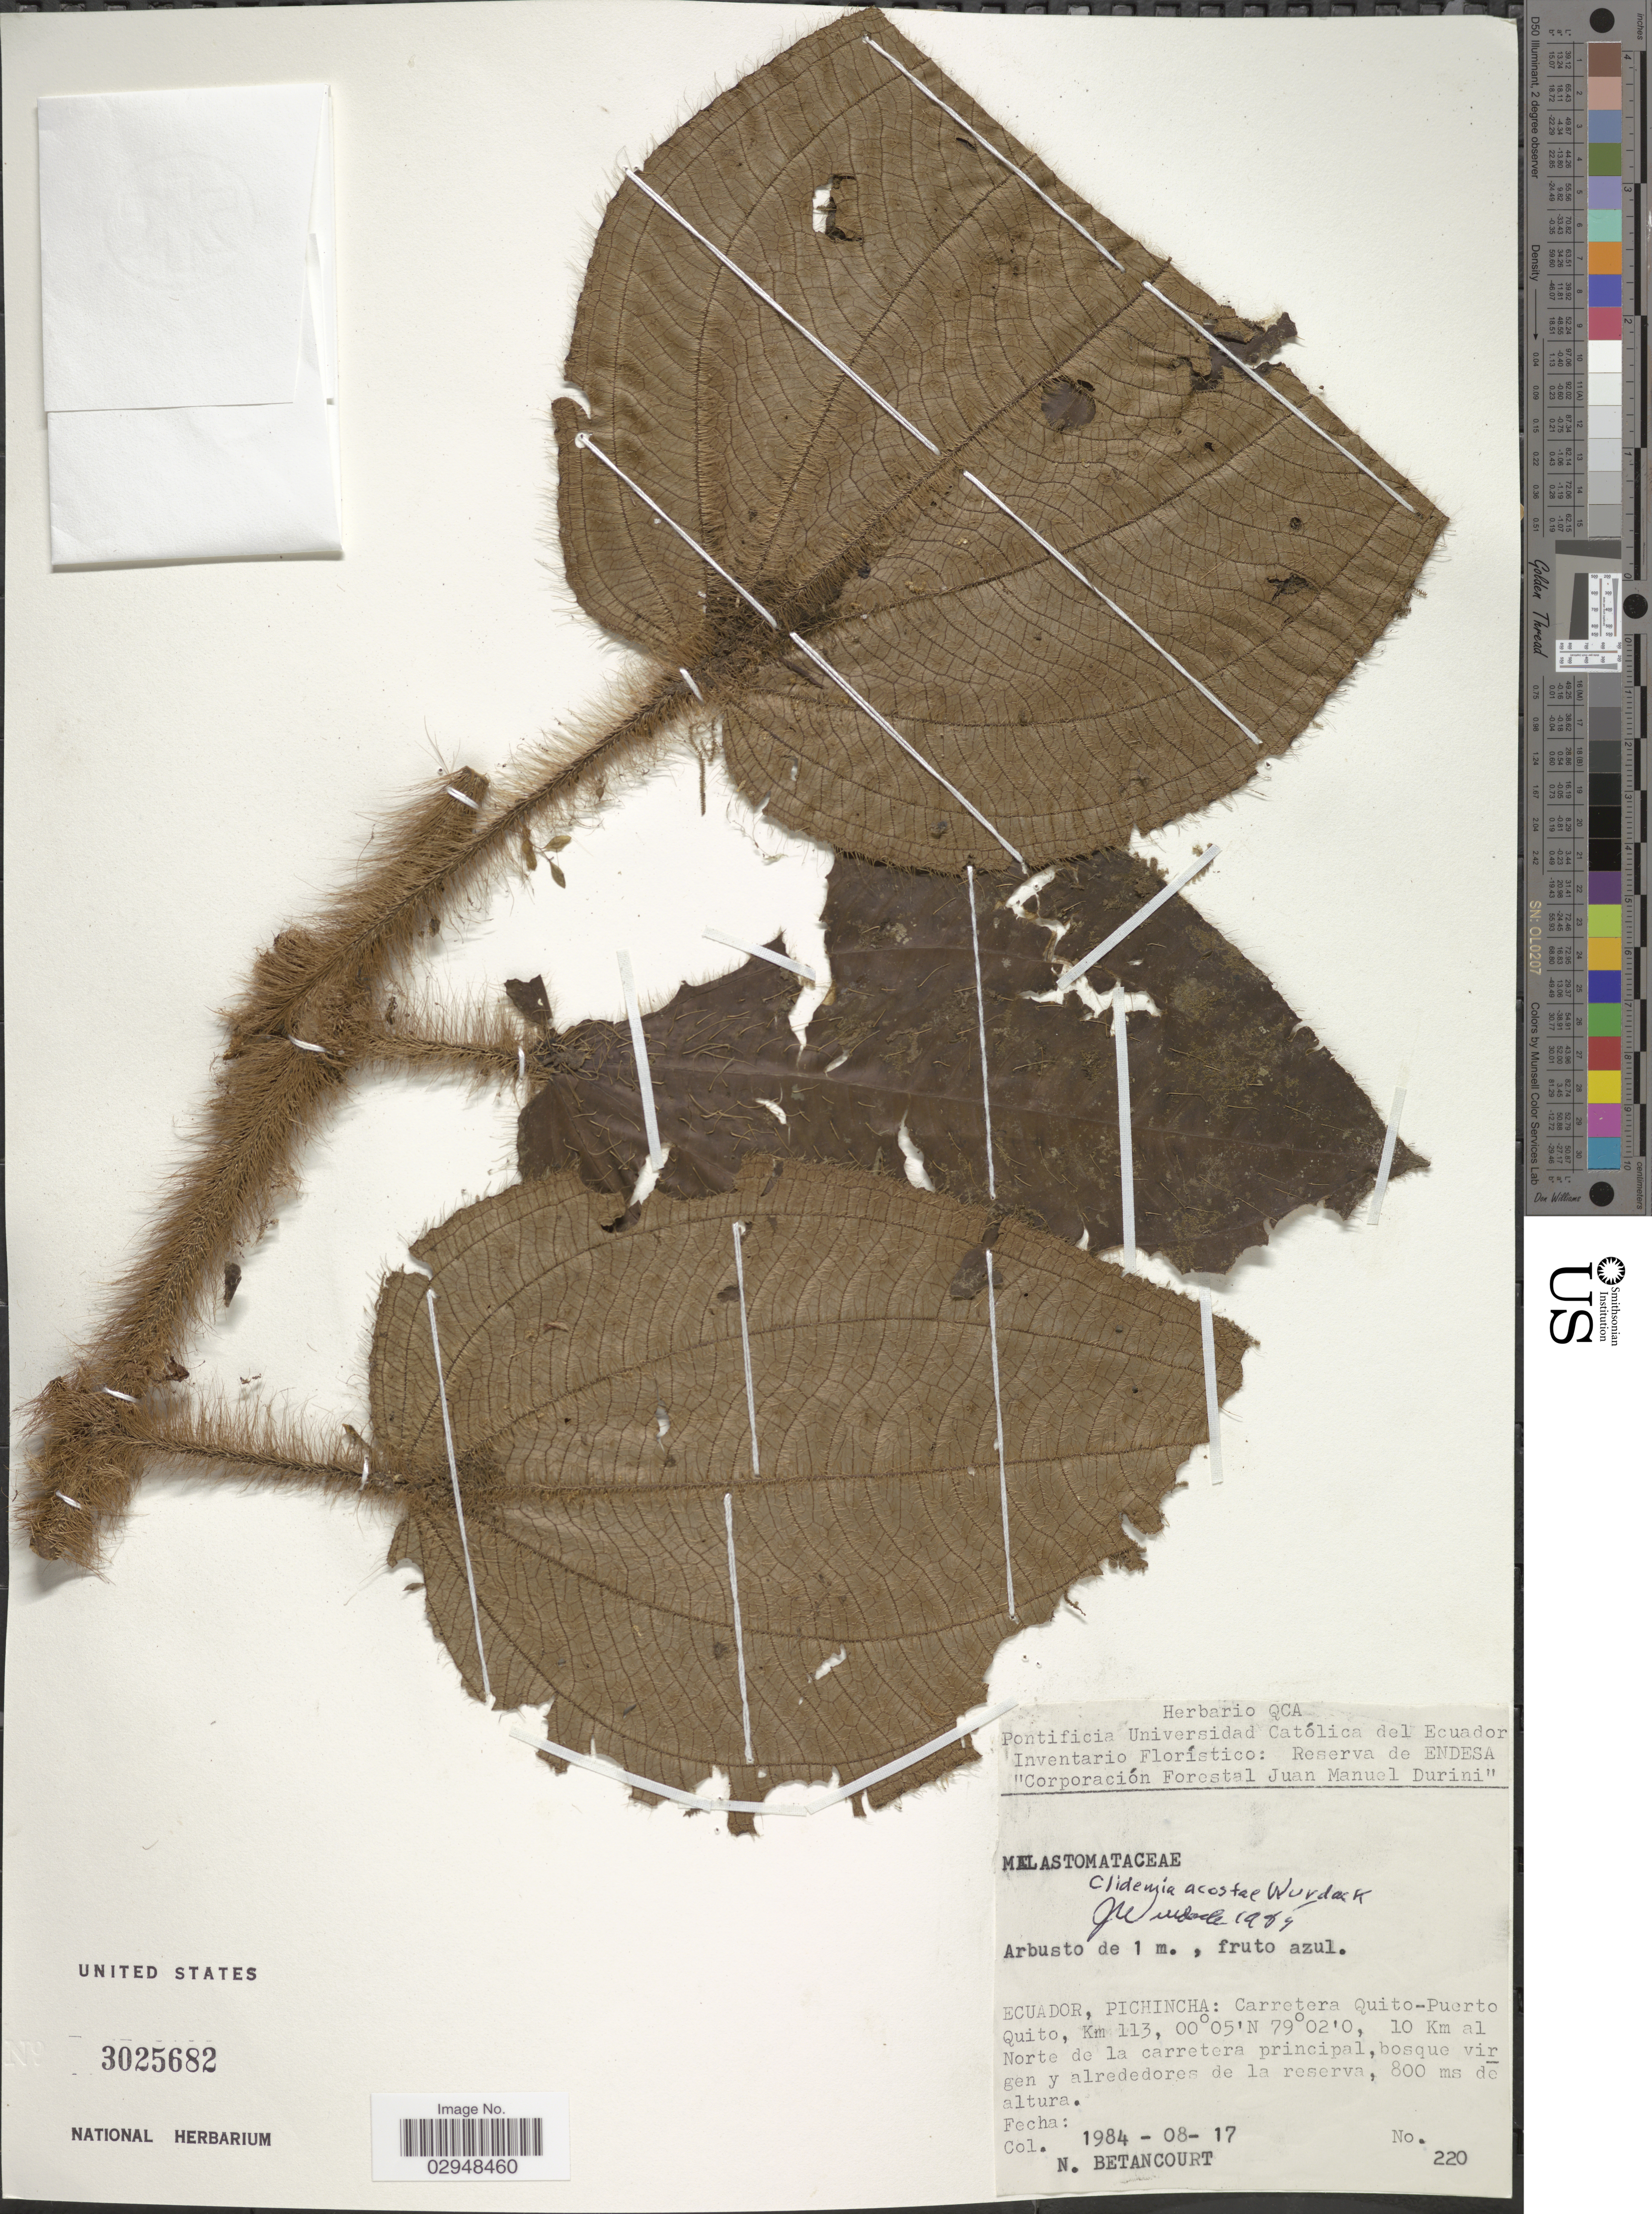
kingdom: Plantae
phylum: Tracheophyta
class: Magnoliopsida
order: Myrtales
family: Melastomataceae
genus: Clidemia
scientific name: Clidemia acostae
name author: Wurdack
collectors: N. Betancourt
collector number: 220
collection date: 1984-08-17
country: Ecuador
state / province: Pichincha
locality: Carretera Quito-Puerto Quito, Km 113, 10 Km al Norte de la carretera principal.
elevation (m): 800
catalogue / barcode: US 3025682